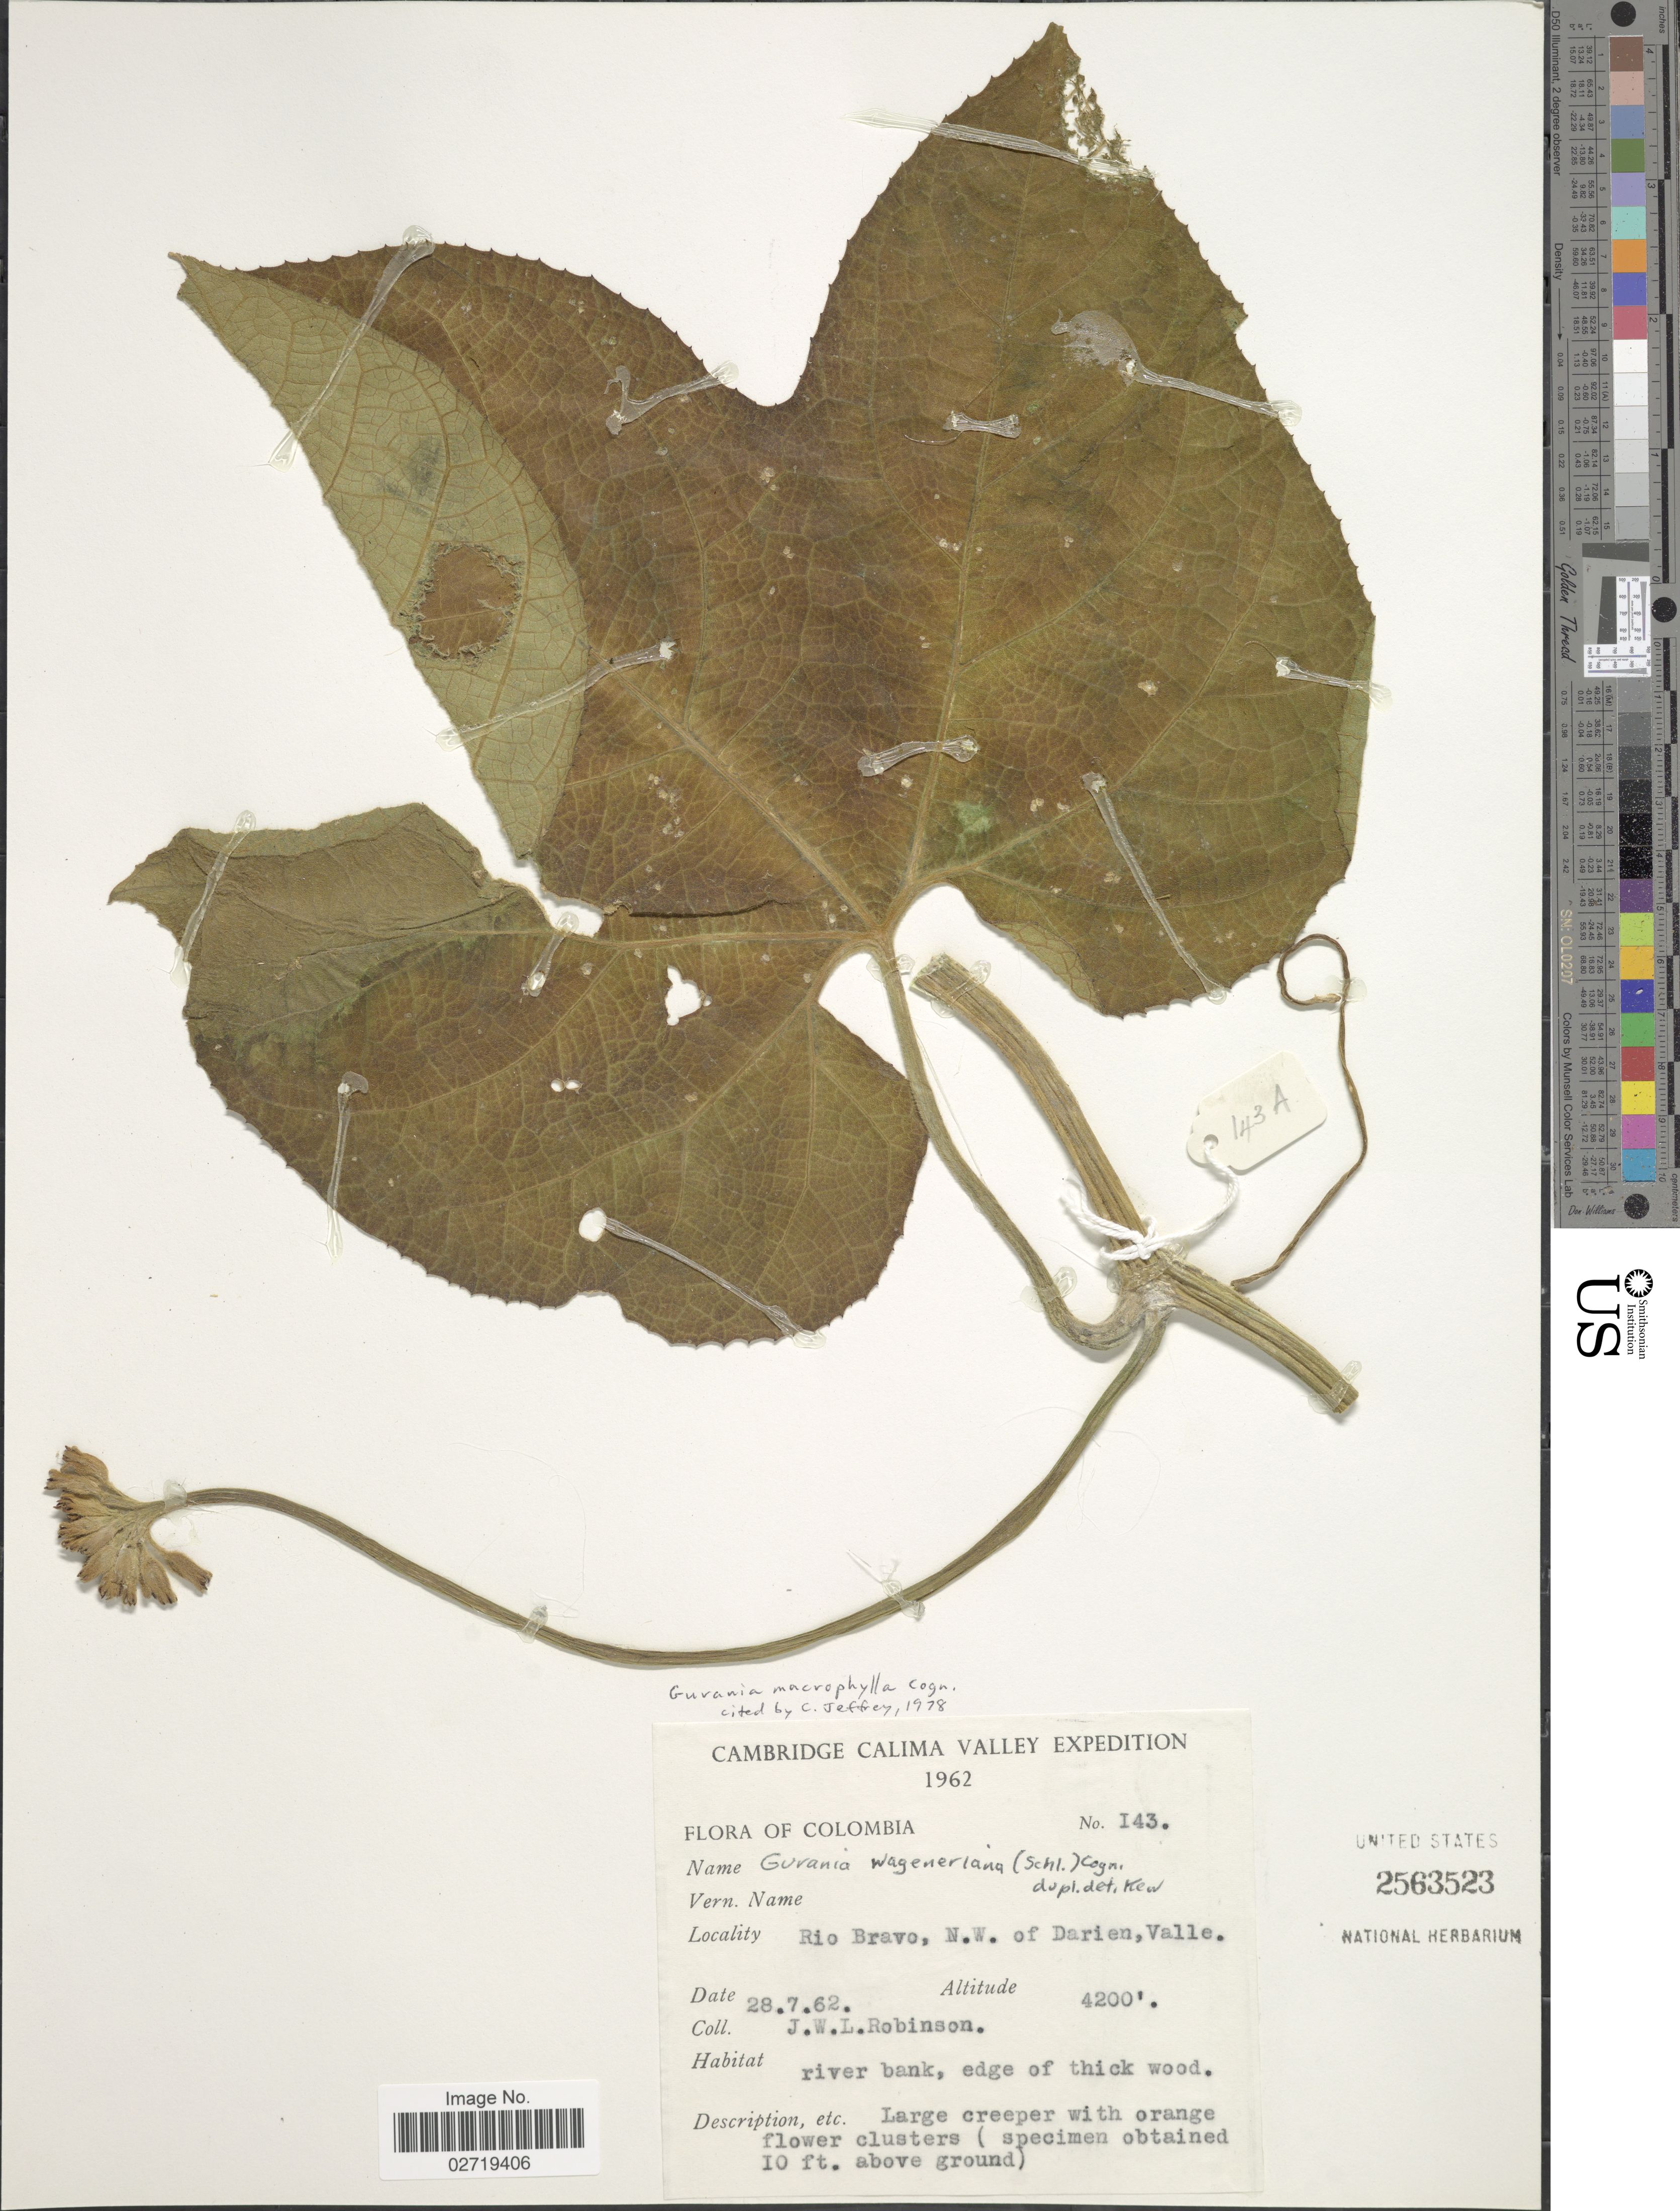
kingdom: Plantae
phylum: Tracheophyta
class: Magnoliopsida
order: Cucurbitales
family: Cucurbitaceae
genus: Gurania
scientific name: Gurania macrophylla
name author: Cogn.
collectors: J. W. Robinson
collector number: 143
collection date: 1962-07-28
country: Colombia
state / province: Valle del Cauca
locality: Cambridge Calima Valley, Rio Bravo, N.W. of Darien, Valle, river bank, edge of thick wood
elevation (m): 1280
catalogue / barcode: US 2563523